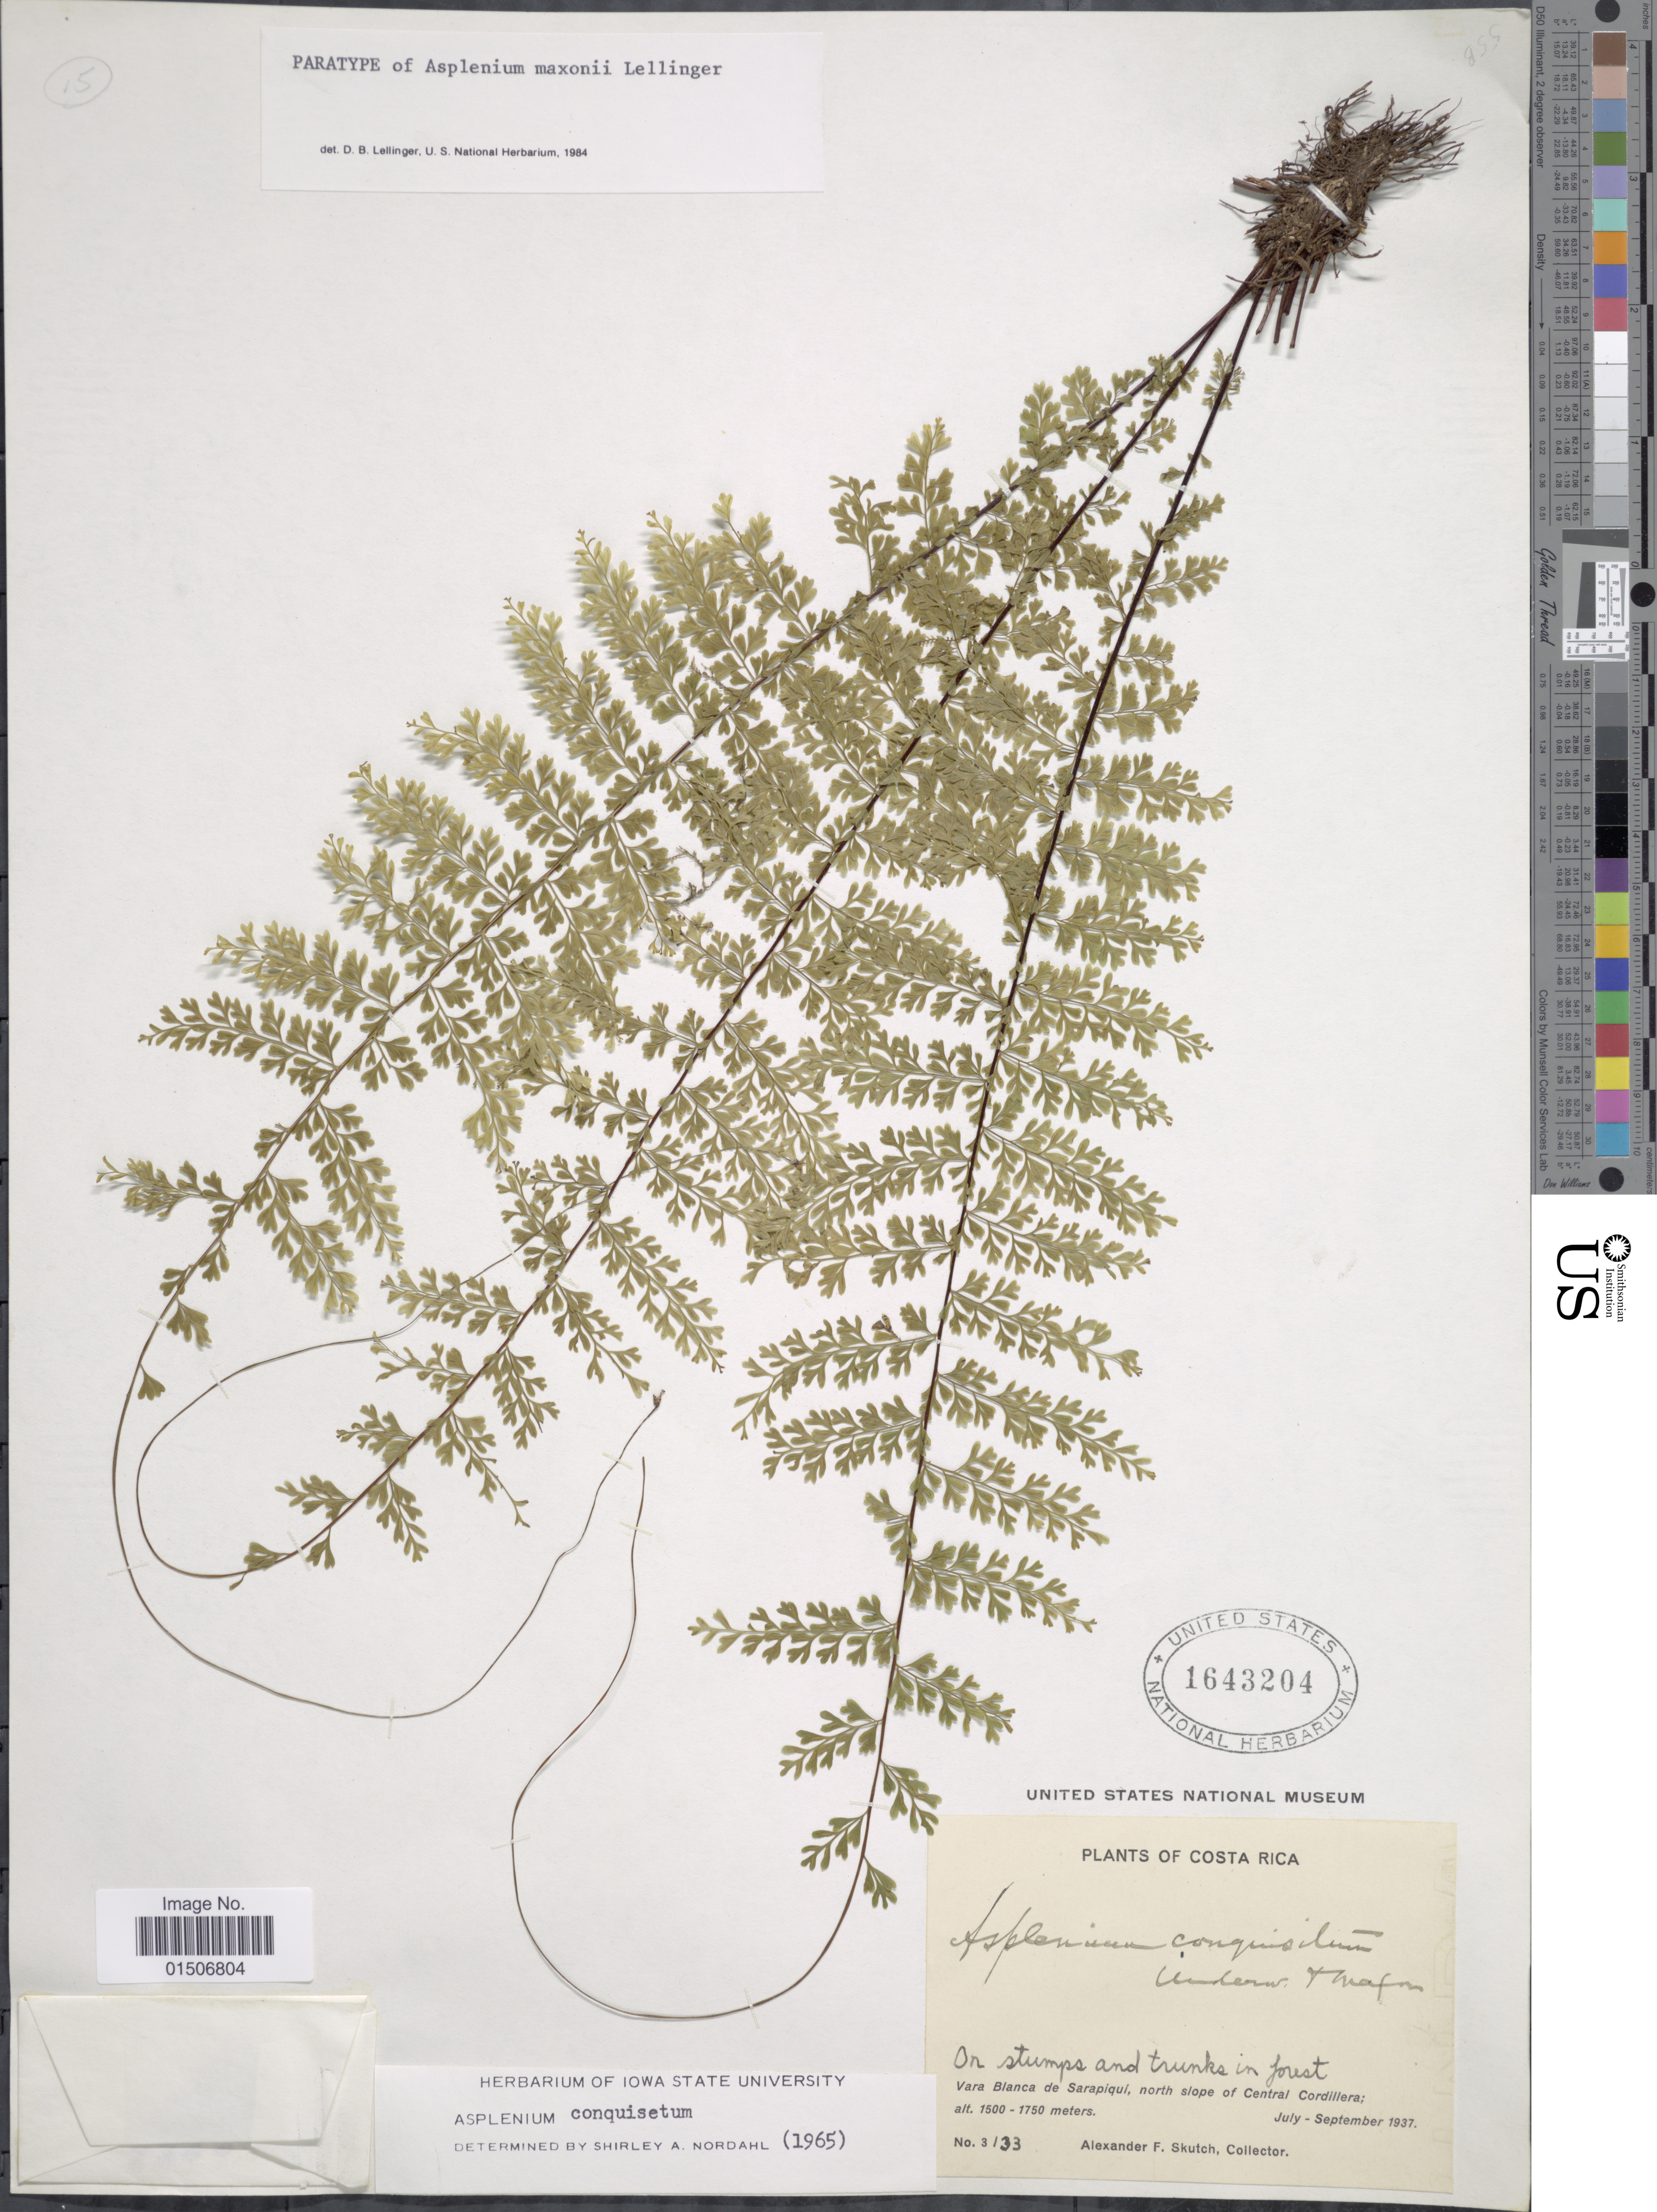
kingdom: Plantae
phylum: Tracheophyta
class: Polypodiopsida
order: Polypodiales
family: Aspleniaceae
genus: Asplenium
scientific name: Asplenium maxonii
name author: Lellinger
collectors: A. F. Skutch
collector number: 3133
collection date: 1937-07/1937-09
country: Costa Rica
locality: On stumps and trunks in forest, Vara Blanca de Sara [iqui, north slope of Central Cordillera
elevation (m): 1500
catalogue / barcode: US 1643204